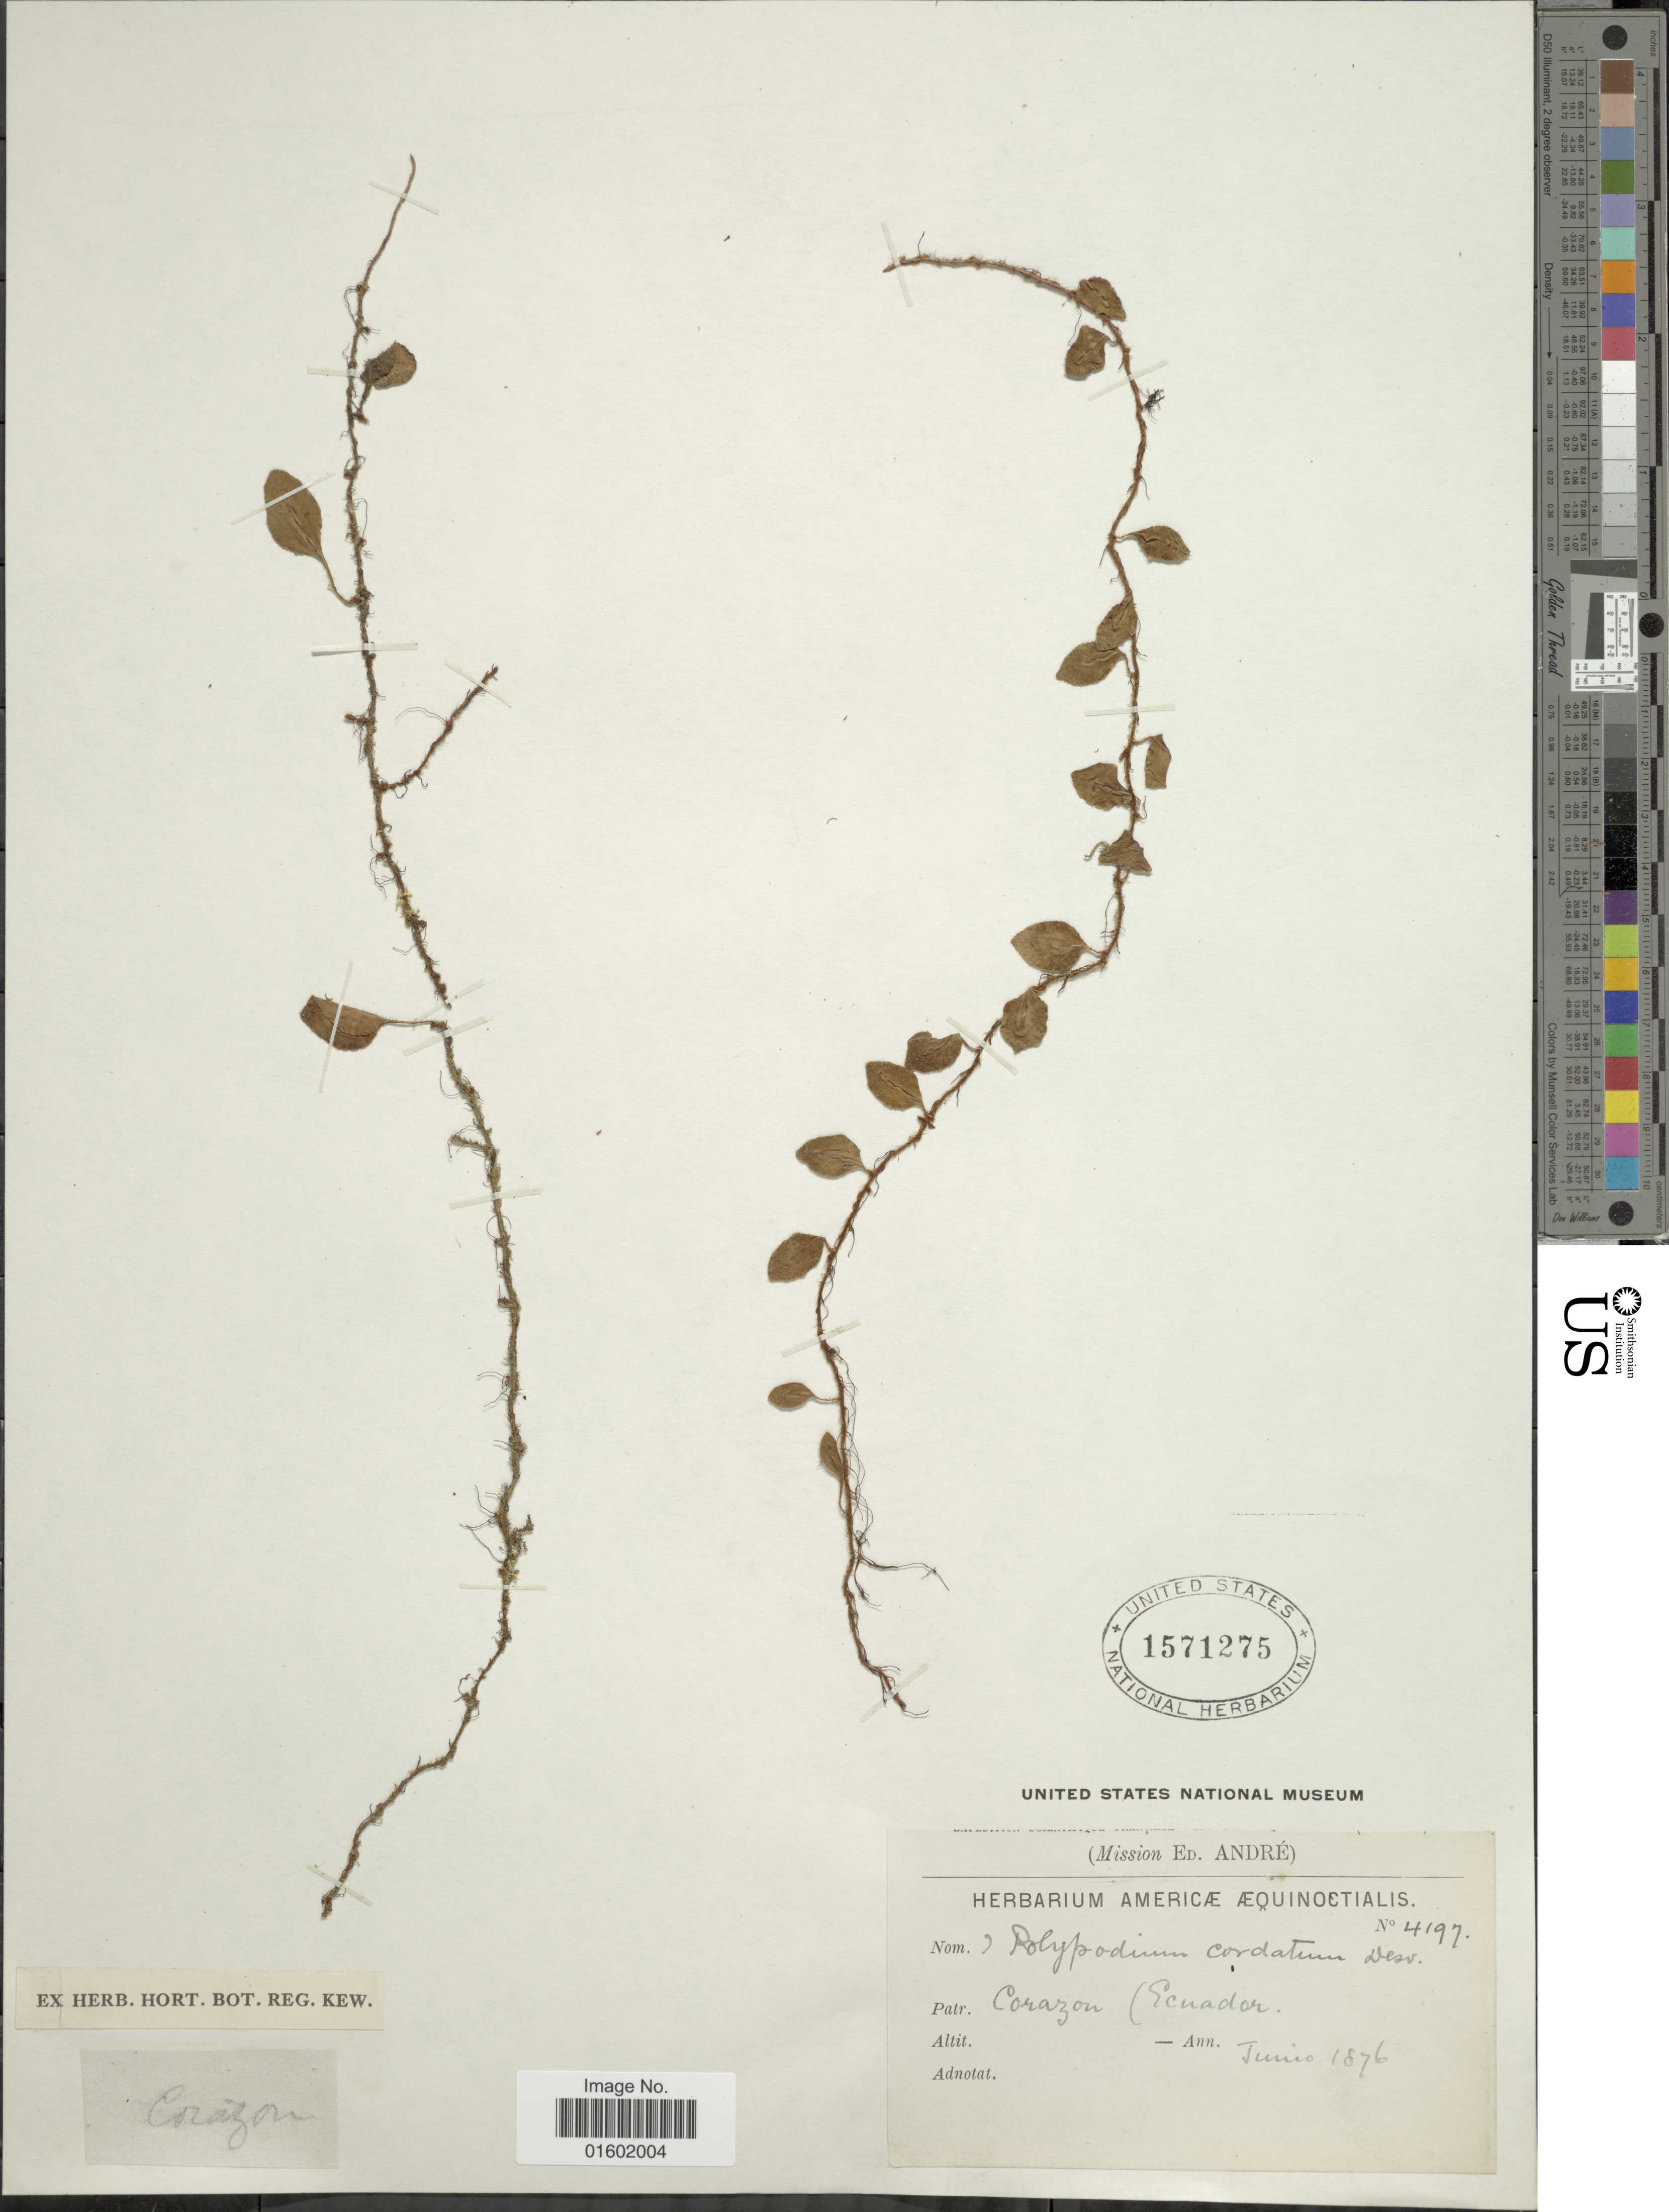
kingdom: Plantae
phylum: Tracheophyta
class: Polypodiopsida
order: Polypodiales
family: Polypodiaceae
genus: Microgramma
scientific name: Microgramma tecta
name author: (Kaulf.) Alston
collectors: E. Andre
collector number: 4197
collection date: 1876-06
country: Ecuador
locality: Corazon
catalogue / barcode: US 1571275